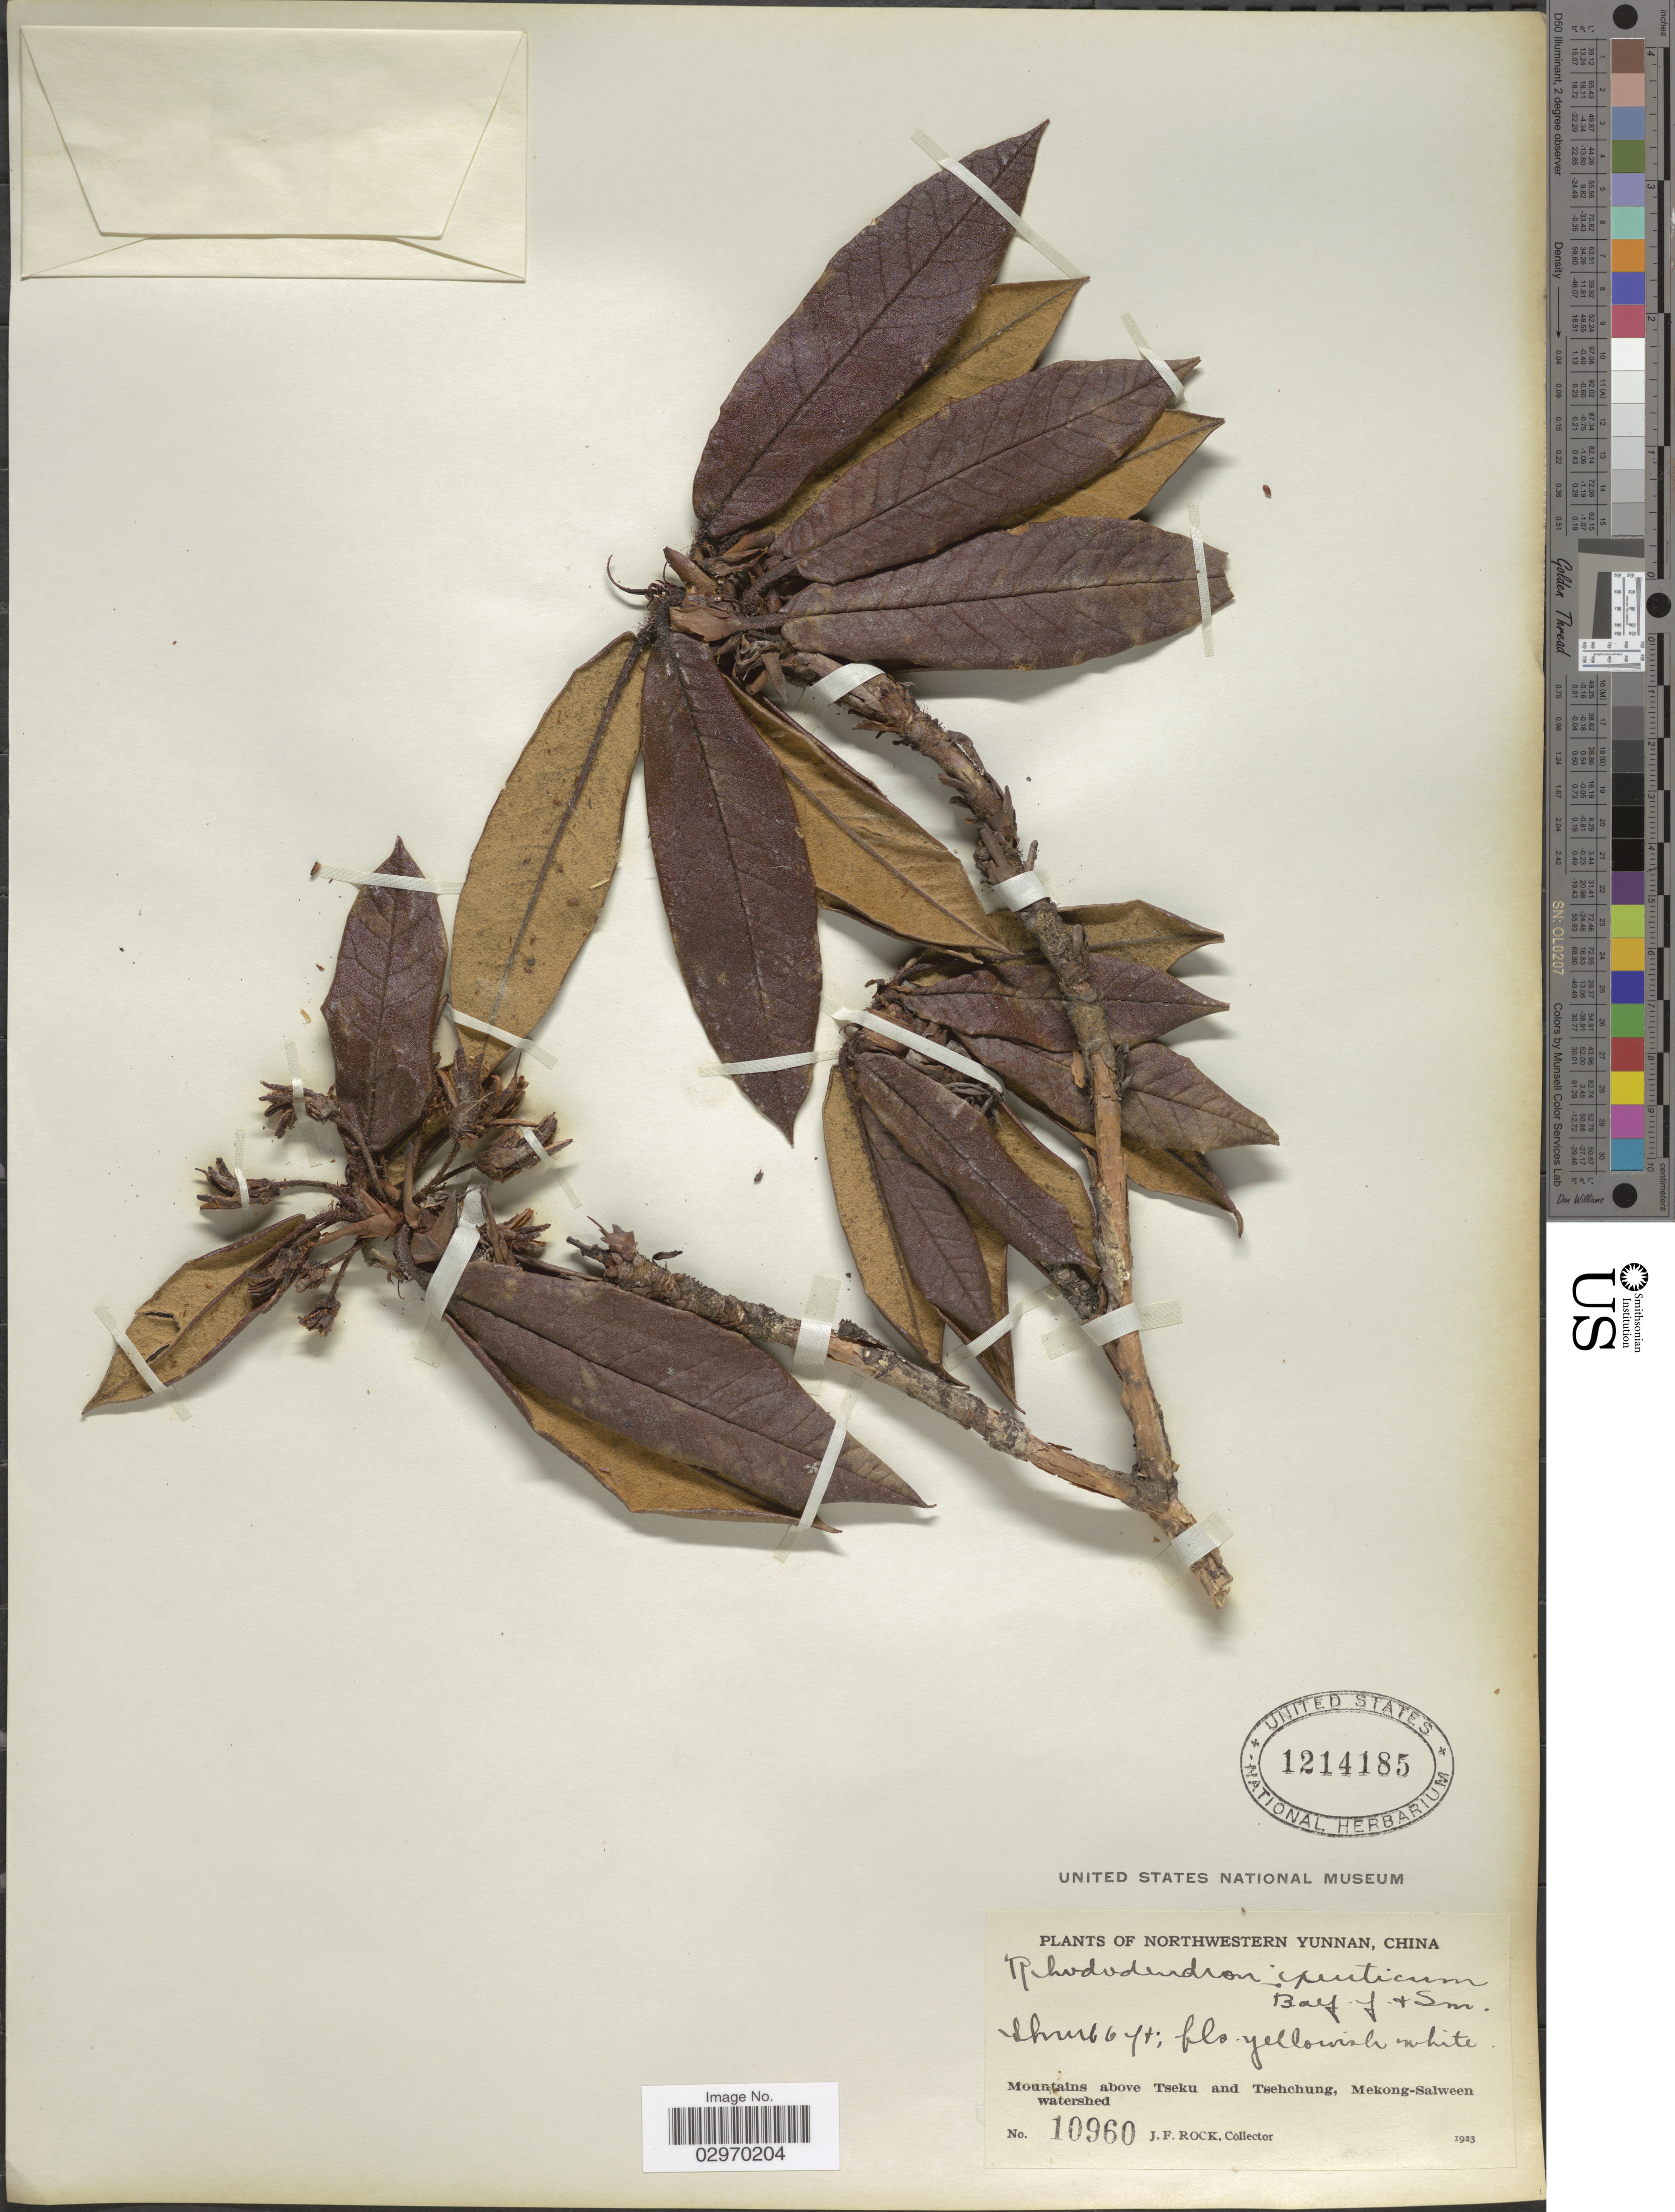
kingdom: Plantae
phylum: Tracheophyta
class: Magnoliopsida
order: Ericales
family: Ericaceae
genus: Rhododendron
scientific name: Rhododendron crinigerum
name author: Franch.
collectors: J. Rock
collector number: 10960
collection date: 1923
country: China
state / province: Yunnan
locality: Northwestern Yunnan. Mountains above Tseku and Tsehchung, Mekong-Salween watershed.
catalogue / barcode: US 1214185